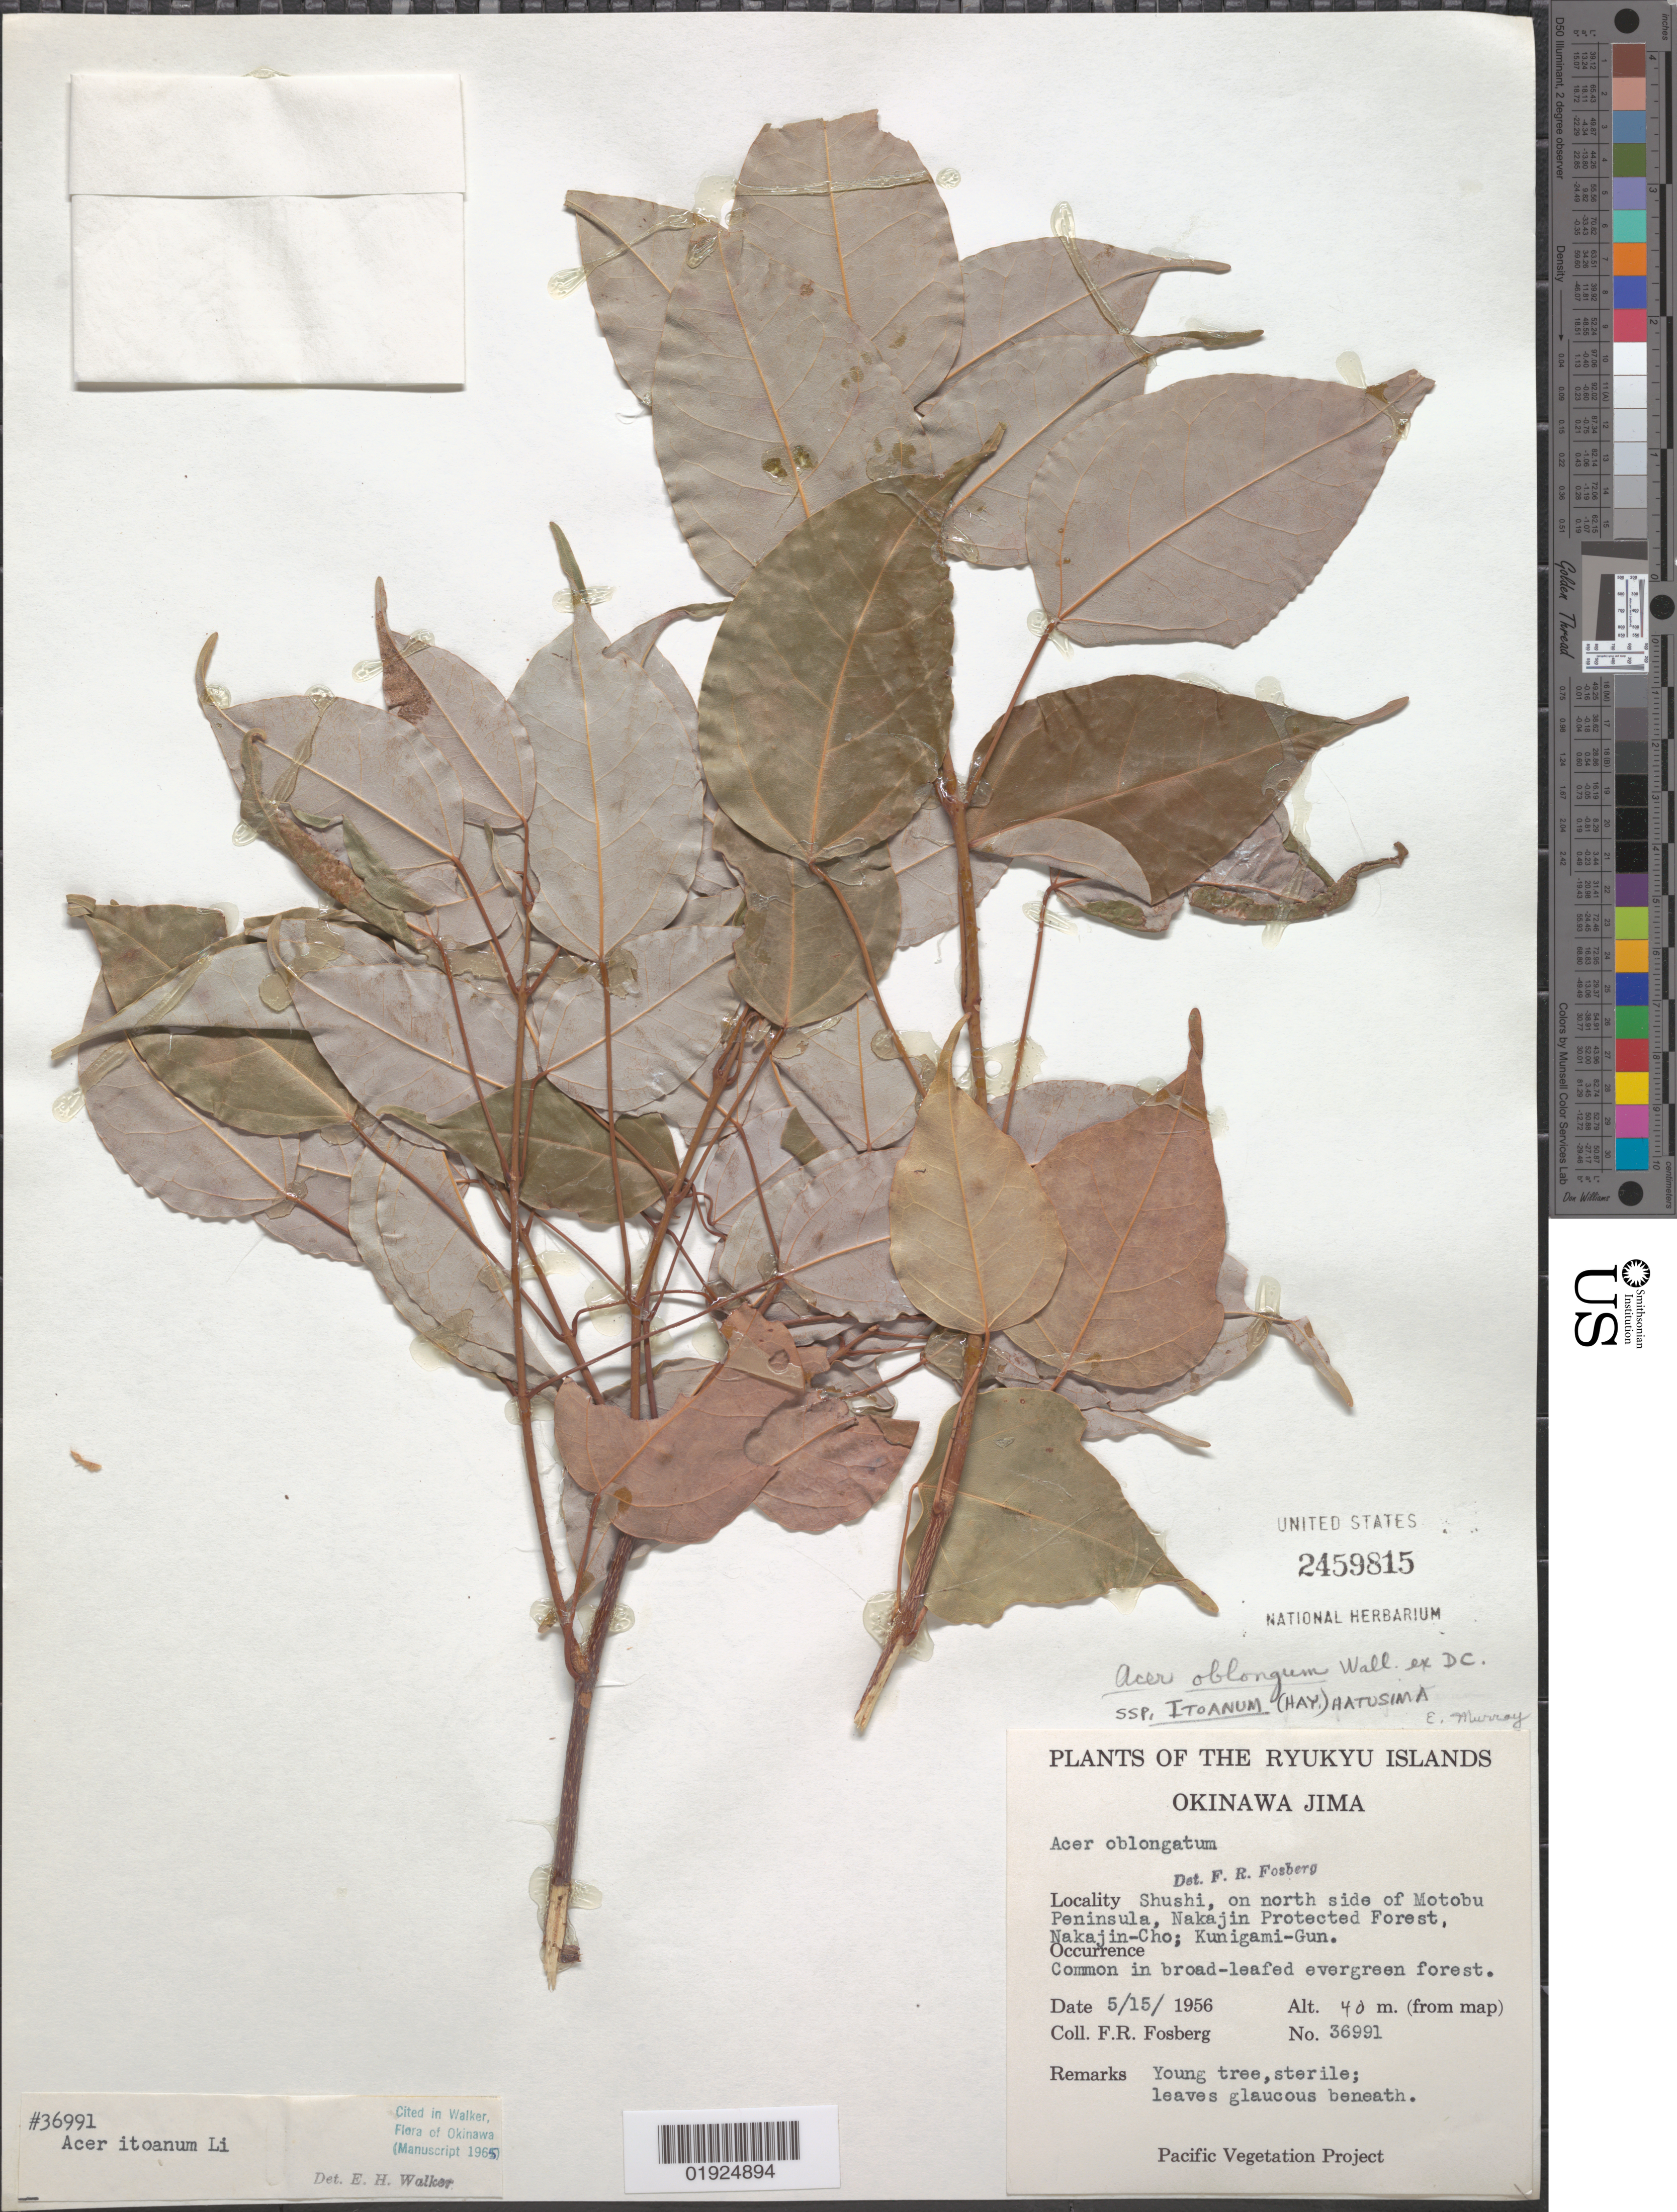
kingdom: Plantae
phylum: Tracheophyta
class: Magnoliopsida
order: Sapindales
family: Sapindaceae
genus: Acer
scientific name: Acer oblongum var. itoanum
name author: Hayata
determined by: Murray, Edward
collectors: F. R. Fosberg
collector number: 36991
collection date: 1956-05-15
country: Japan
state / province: Okinawa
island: Okinawa I.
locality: Shushi, on N side of Motobu Peninsula, Nakajin Protected Forest, Nakajin-Cho; Kunigami-Gun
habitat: Common in broad-leafed evergreen forest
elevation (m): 40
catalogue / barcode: US 2459815